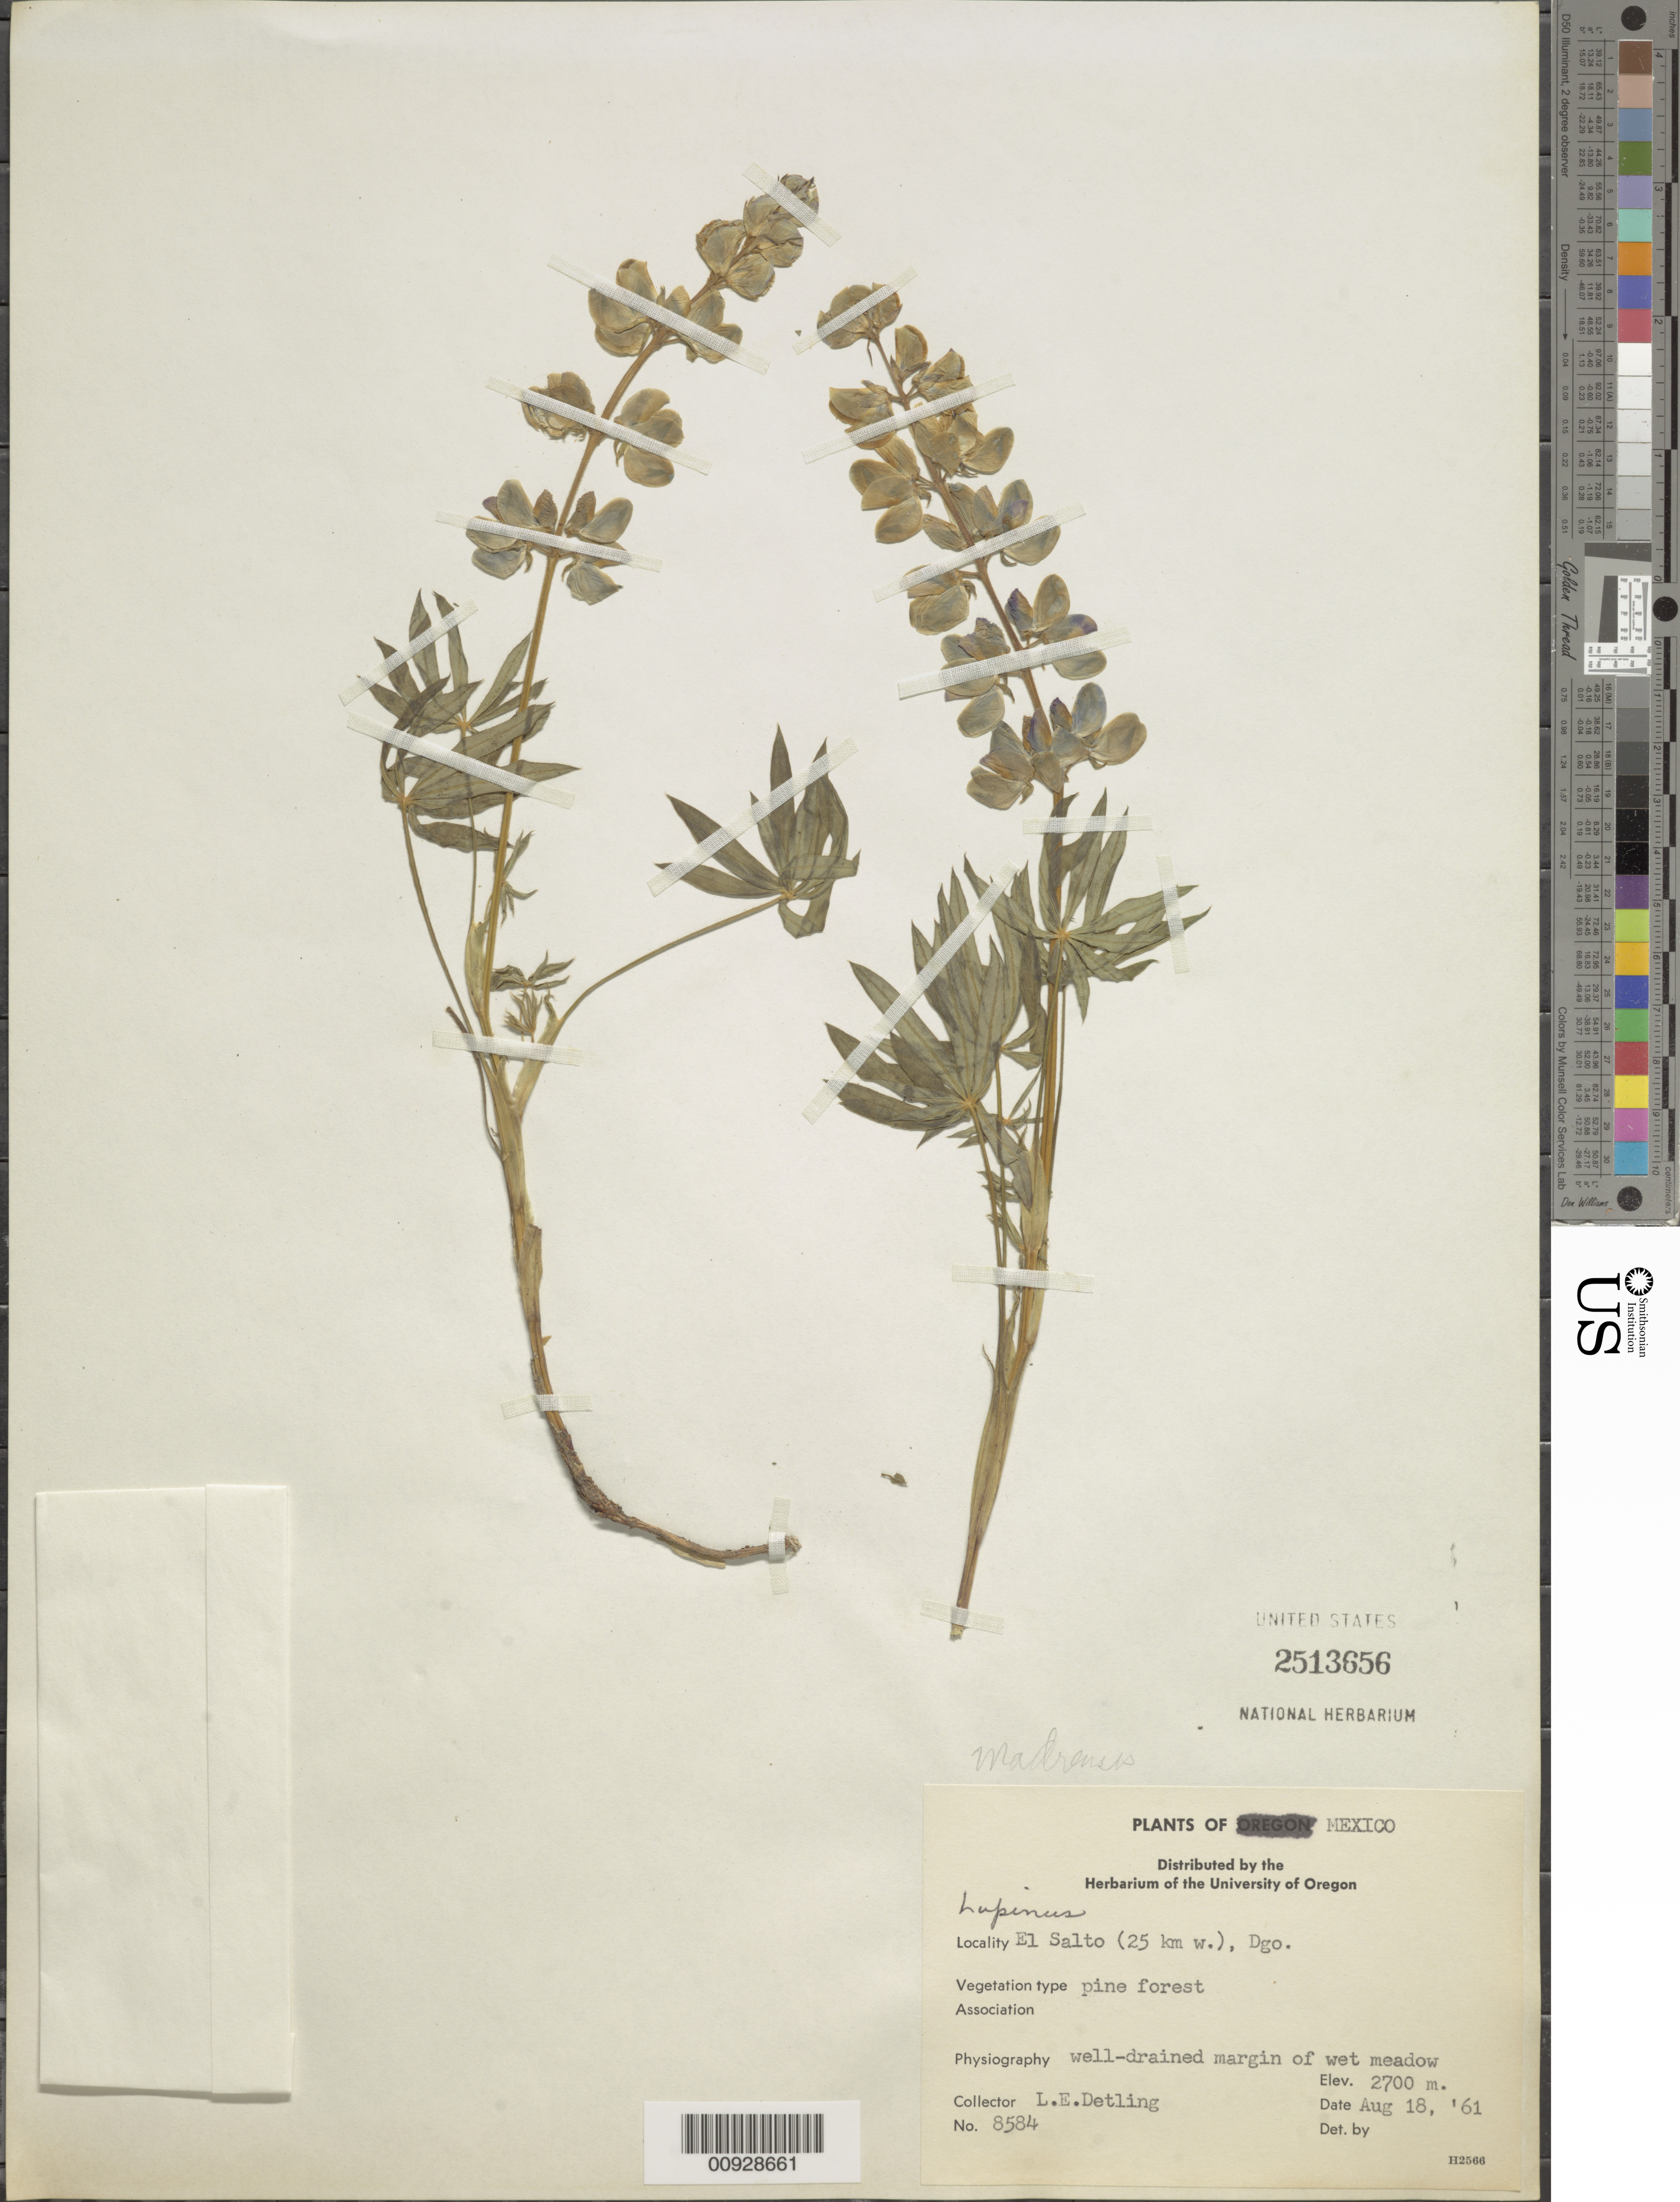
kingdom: Plantae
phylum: Tracheophyta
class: Magnoliopsida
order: Fabales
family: Fabaceae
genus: Lupinus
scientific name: Lupinus sp.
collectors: L. E. Detling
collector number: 8584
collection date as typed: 18 Aug 1961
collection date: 1961-08-18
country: Mexico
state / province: Durango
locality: El Salto (25 Km W), Dgo.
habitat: Pine forest. Physiography well-drained margin of wet meadow.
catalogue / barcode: US 2513656